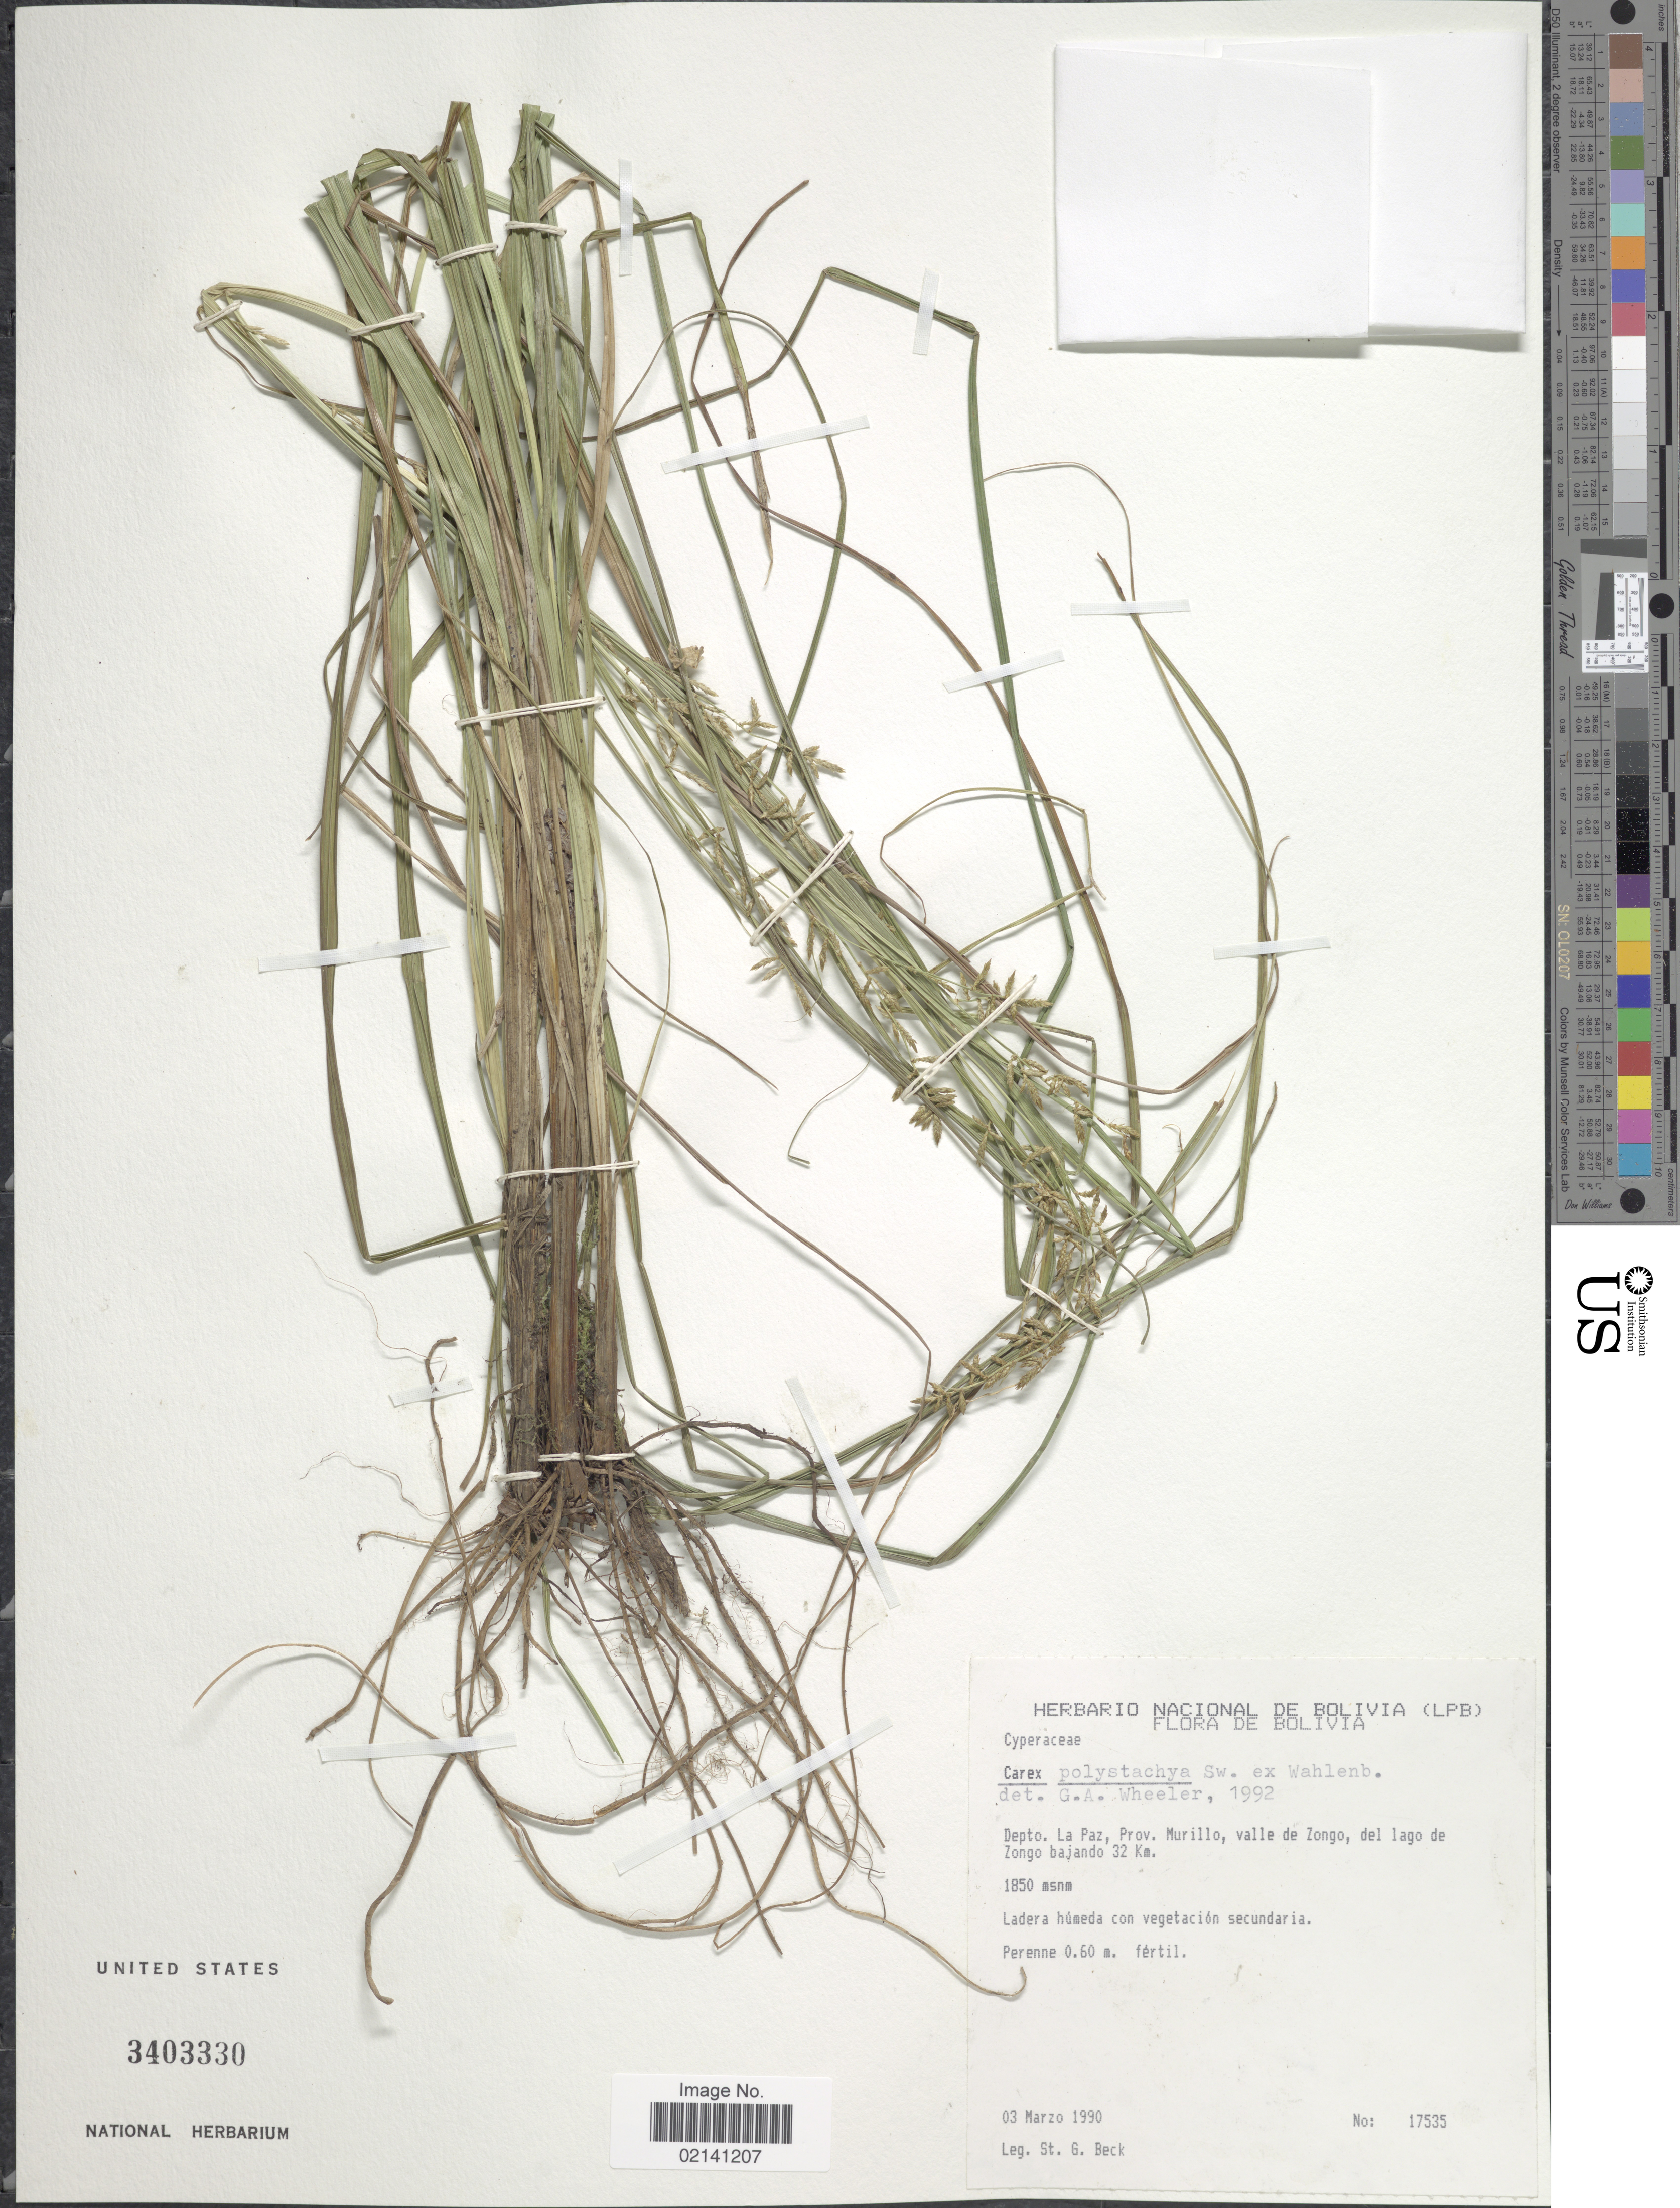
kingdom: Plantae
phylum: Tracheophyta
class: Liliopsida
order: Poales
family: Cyperaceae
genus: Carex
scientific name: Carex polystachya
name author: Sw. ex Wahlenb.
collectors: S. G. Beck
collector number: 17535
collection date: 1990-03-03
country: Bolivia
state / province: La Paz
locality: Prov. Murillo, valle de Zongo, del lago de Zongo bajando 32 Km.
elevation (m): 1850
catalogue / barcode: US 3403330